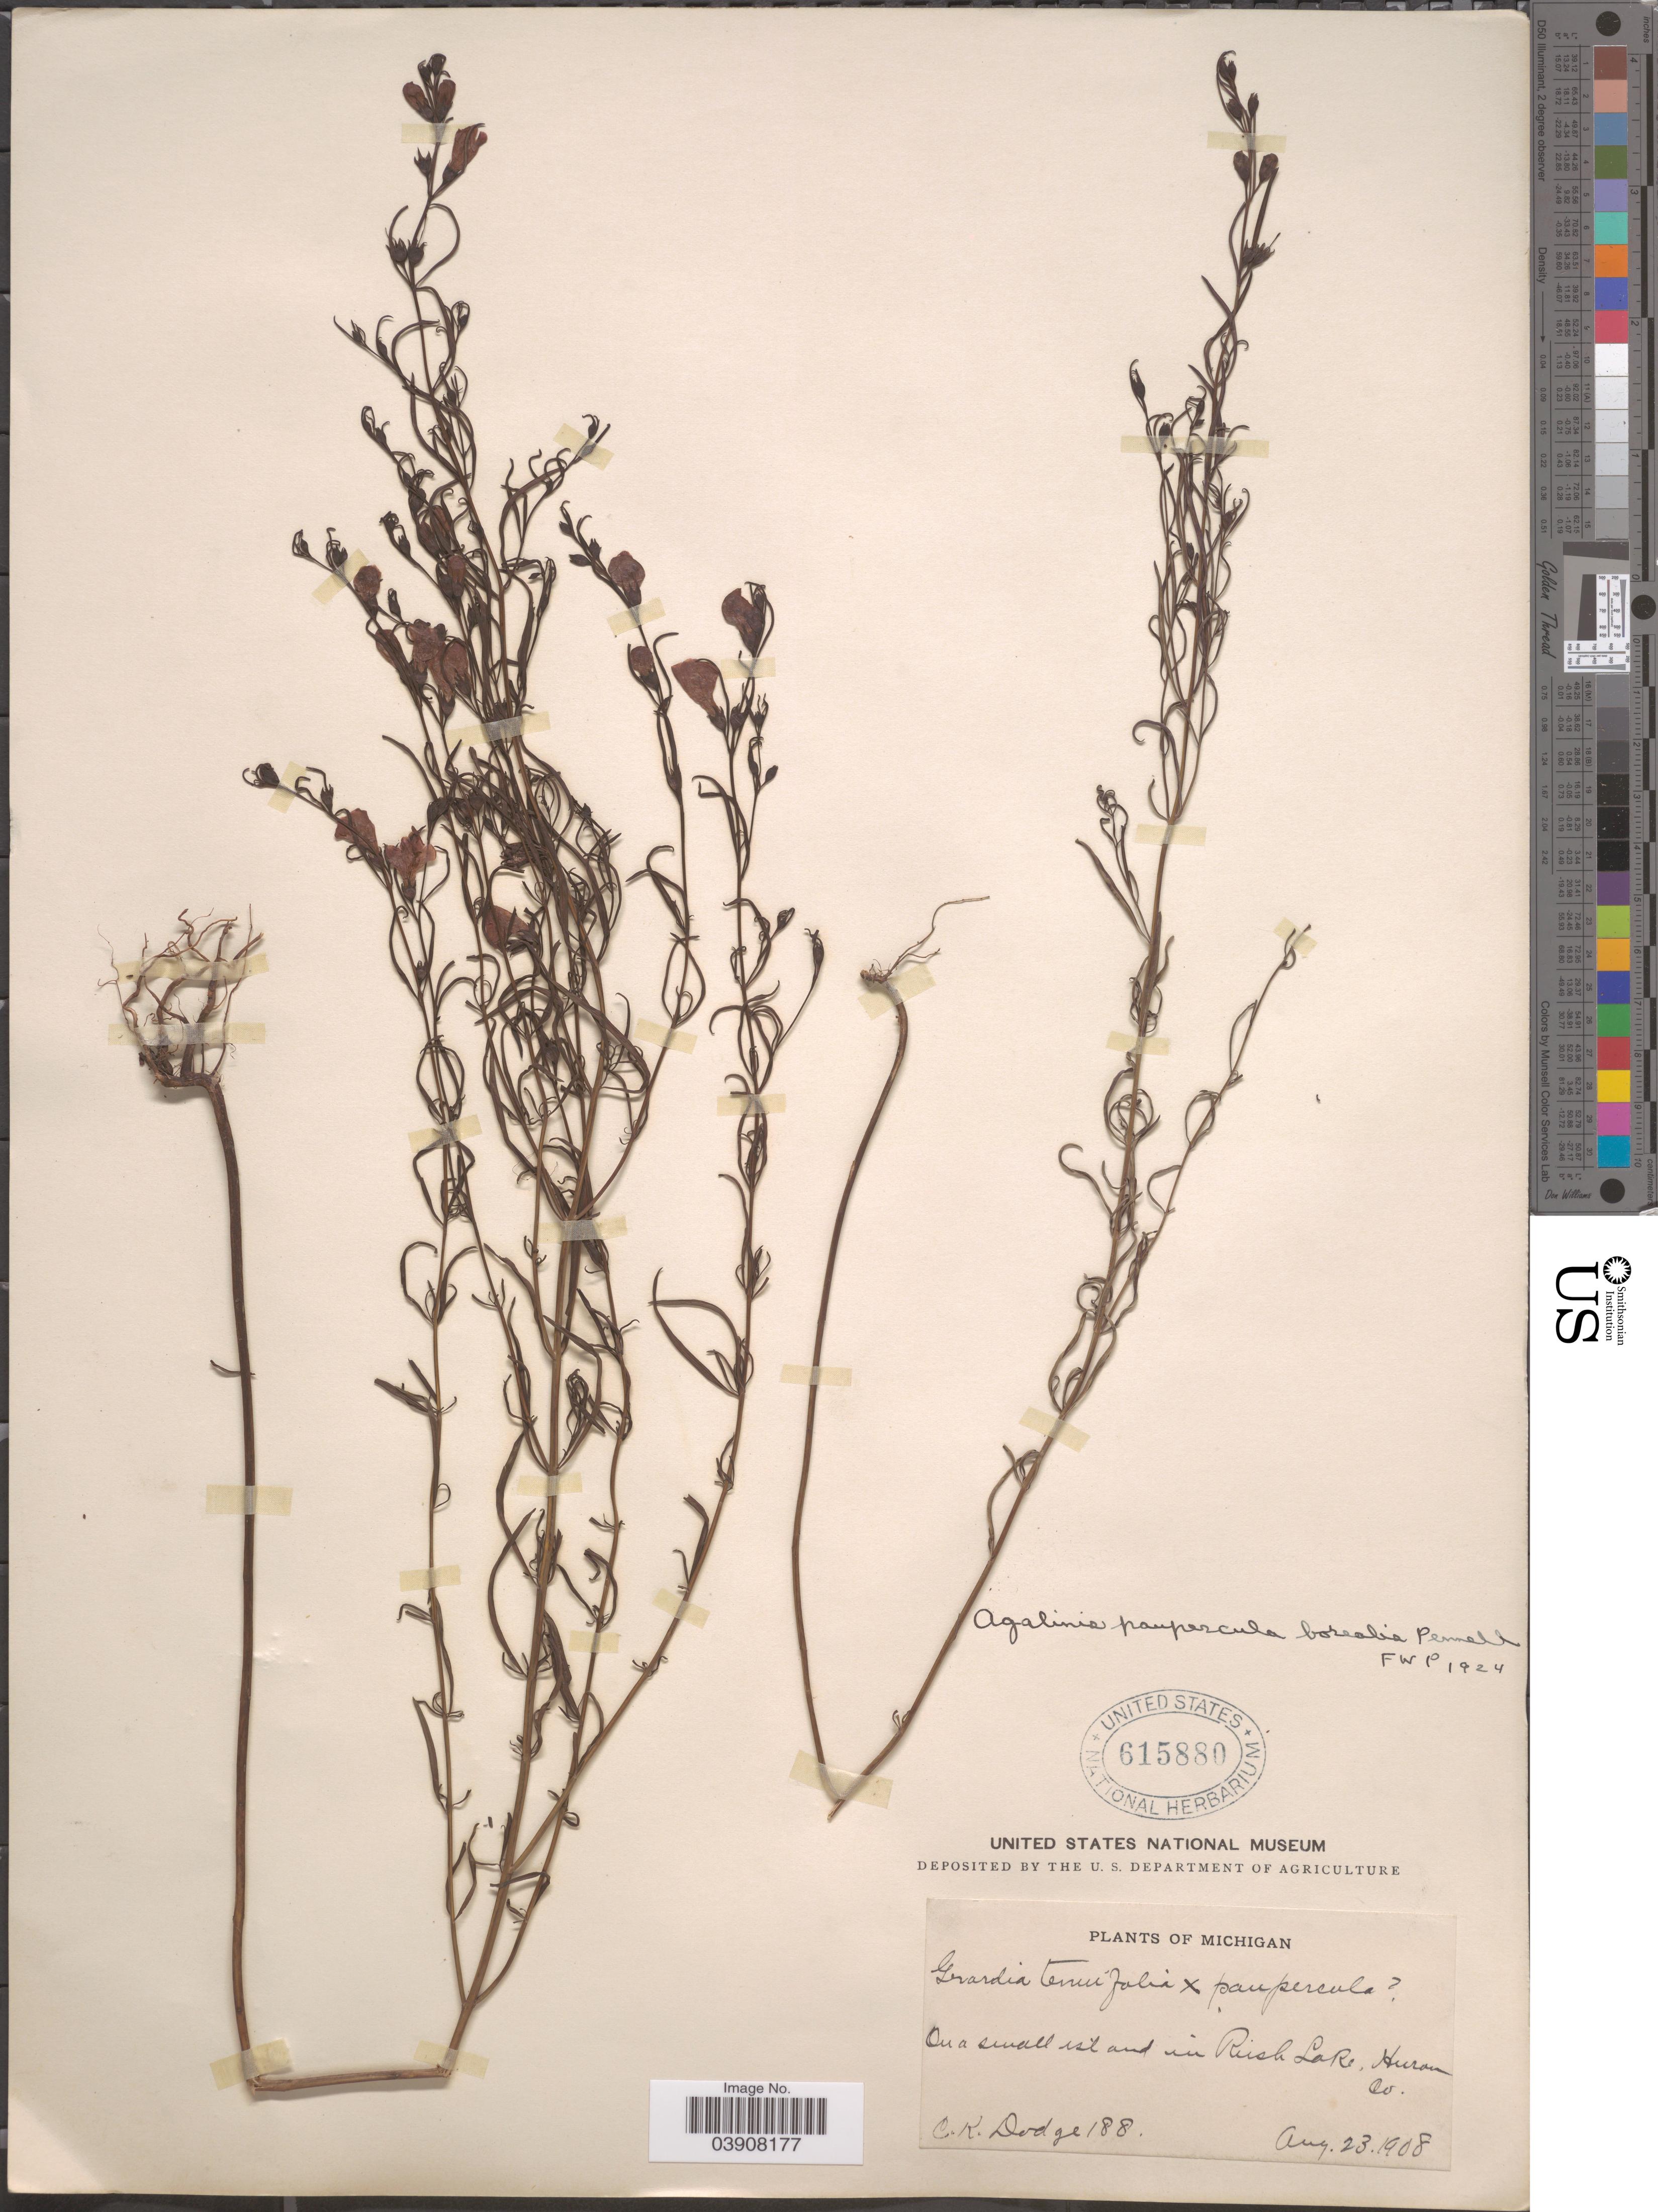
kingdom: Plantae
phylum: Tracheophyta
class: Magnoliopsida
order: Lamiales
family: Orobanchaceae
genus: Agalinis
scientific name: Agalinis paupercula var. borealis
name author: Pennell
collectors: C. Dodge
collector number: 188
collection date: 1908-08-23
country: United States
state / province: Michigan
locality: On a small isl and in Rush Lake, Huron Co.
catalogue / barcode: US 615880